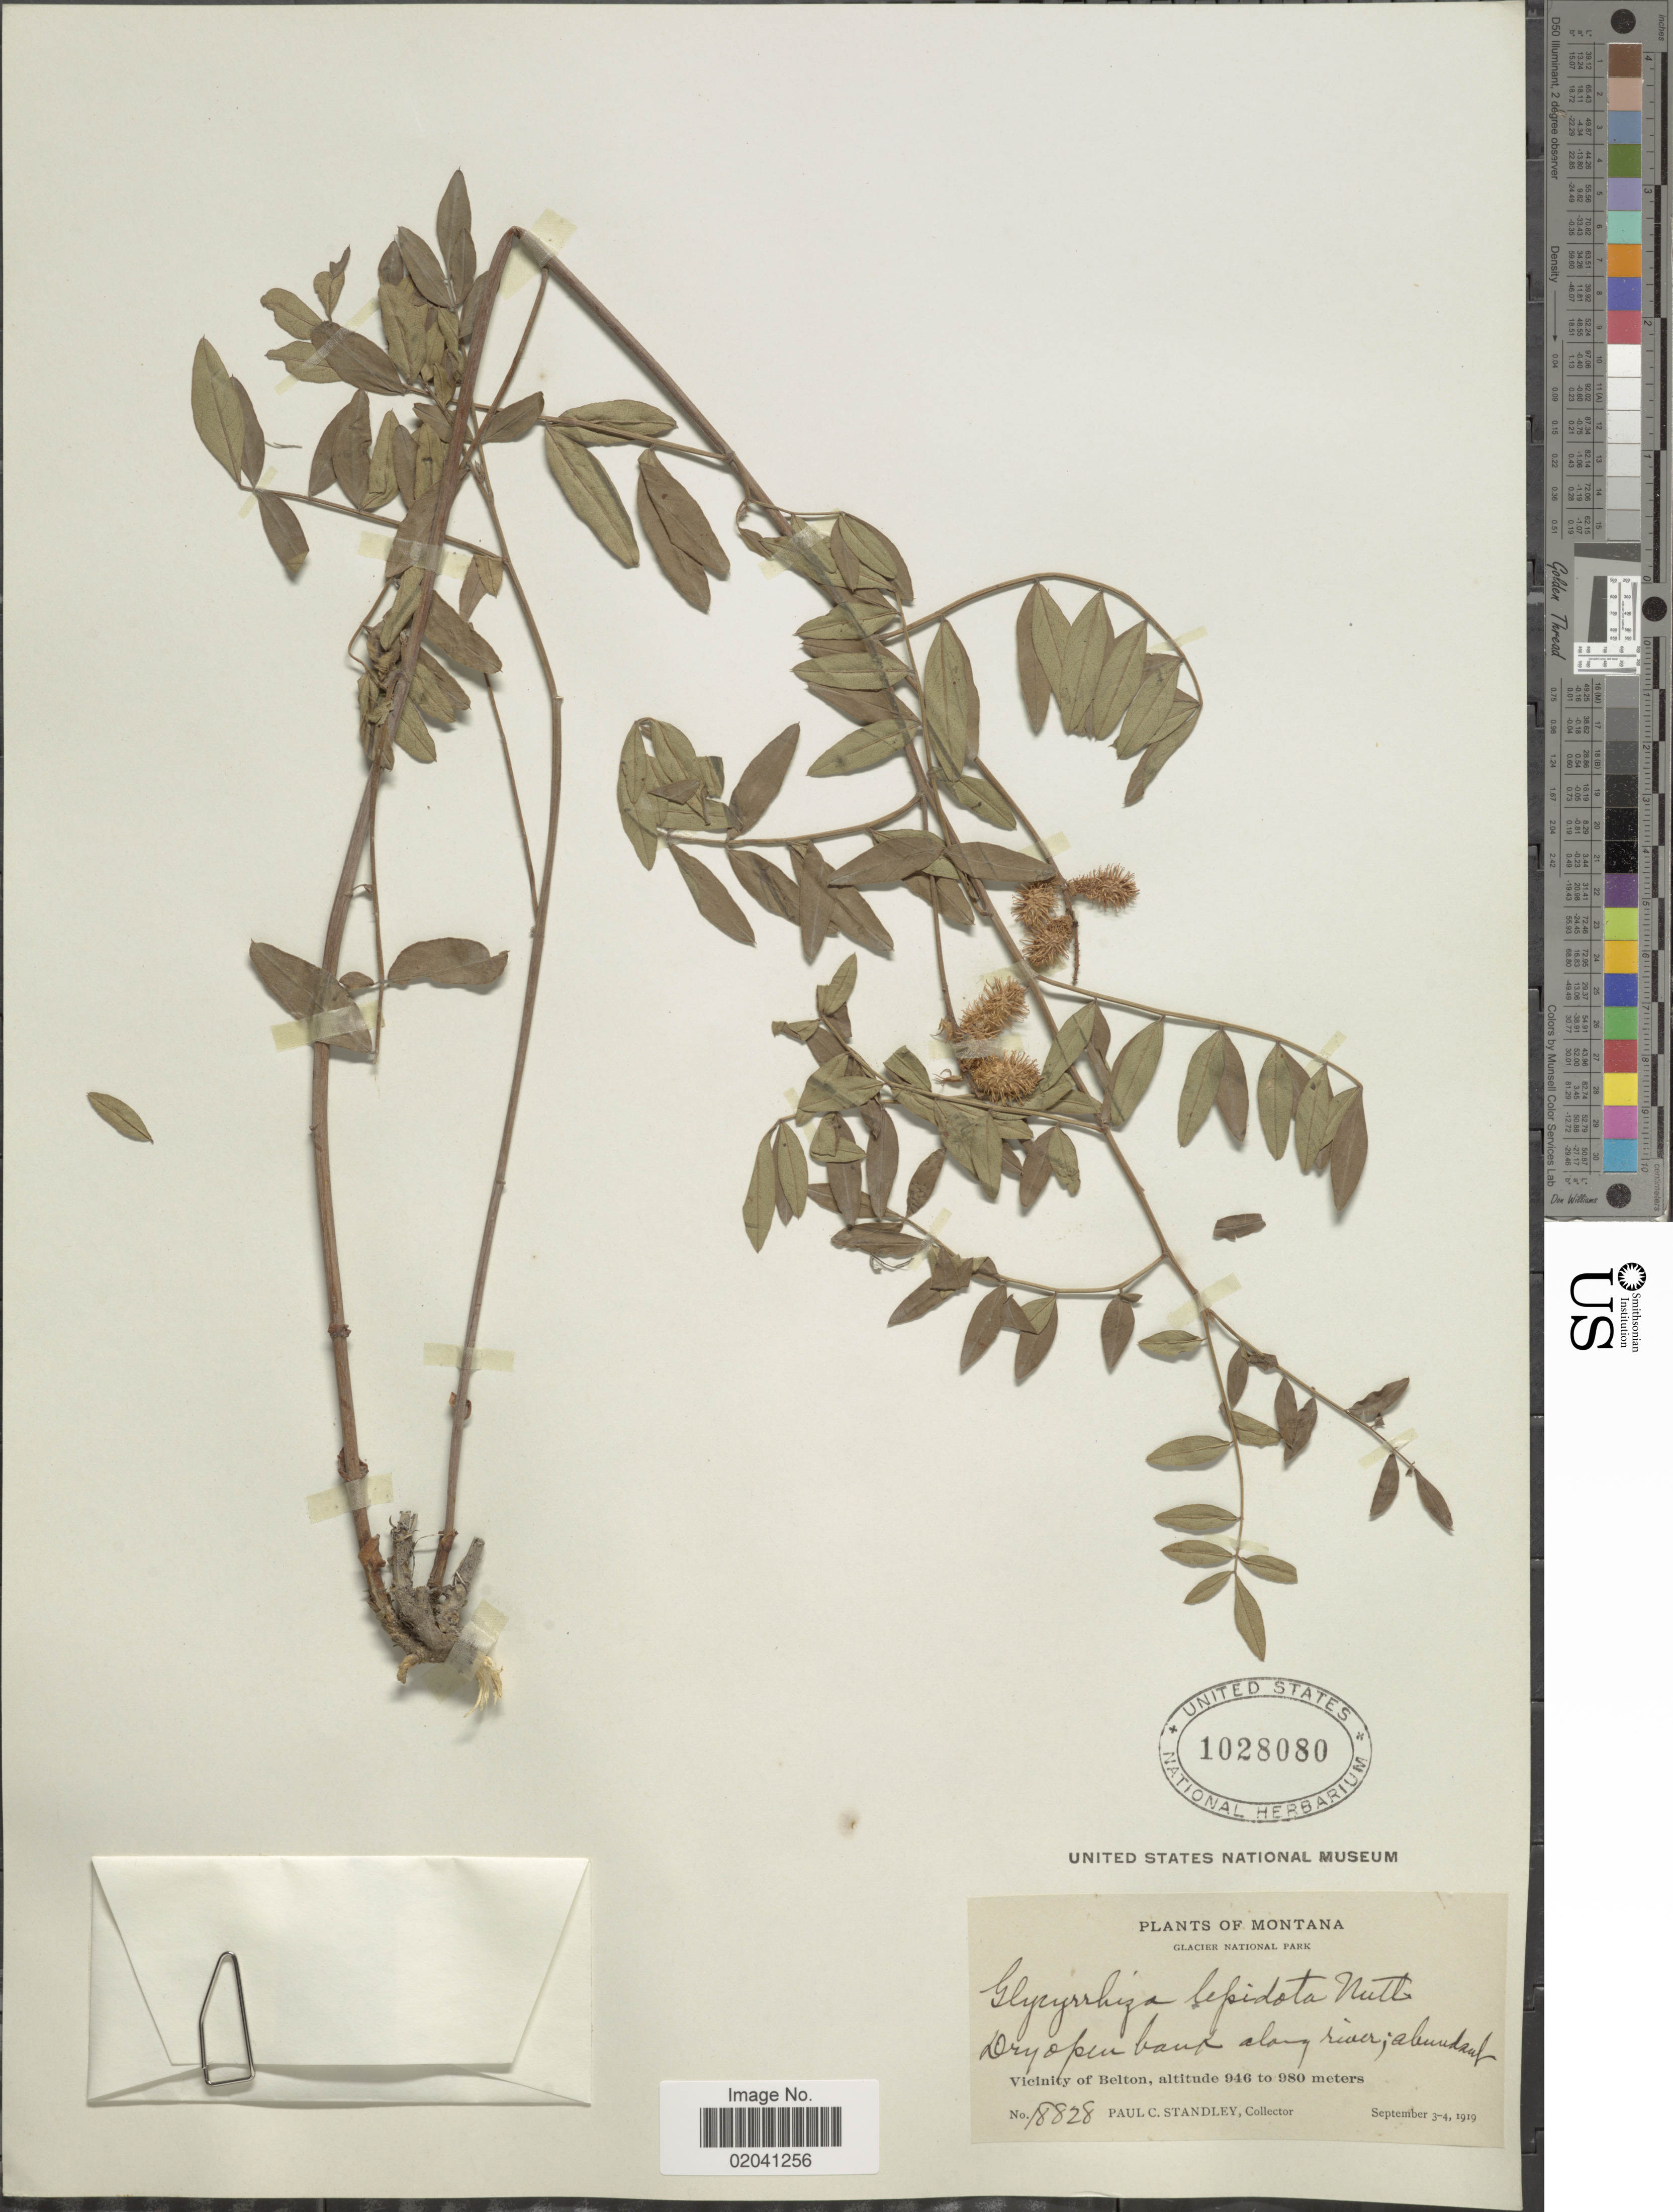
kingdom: Plantae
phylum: Tracheophyta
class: Magnoliopsida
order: Fabales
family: Fabaceae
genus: Glycyrrhiza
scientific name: Glycyrrhiza lepidota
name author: Pursh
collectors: P. C. Standley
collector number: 18828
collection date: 1919-09-03/1919-09-04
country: United States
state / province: Montana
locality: Glacier National Park. Dry open bank along river; abundant. Vicinity of Belton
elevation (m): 946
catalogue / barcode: US 1028080